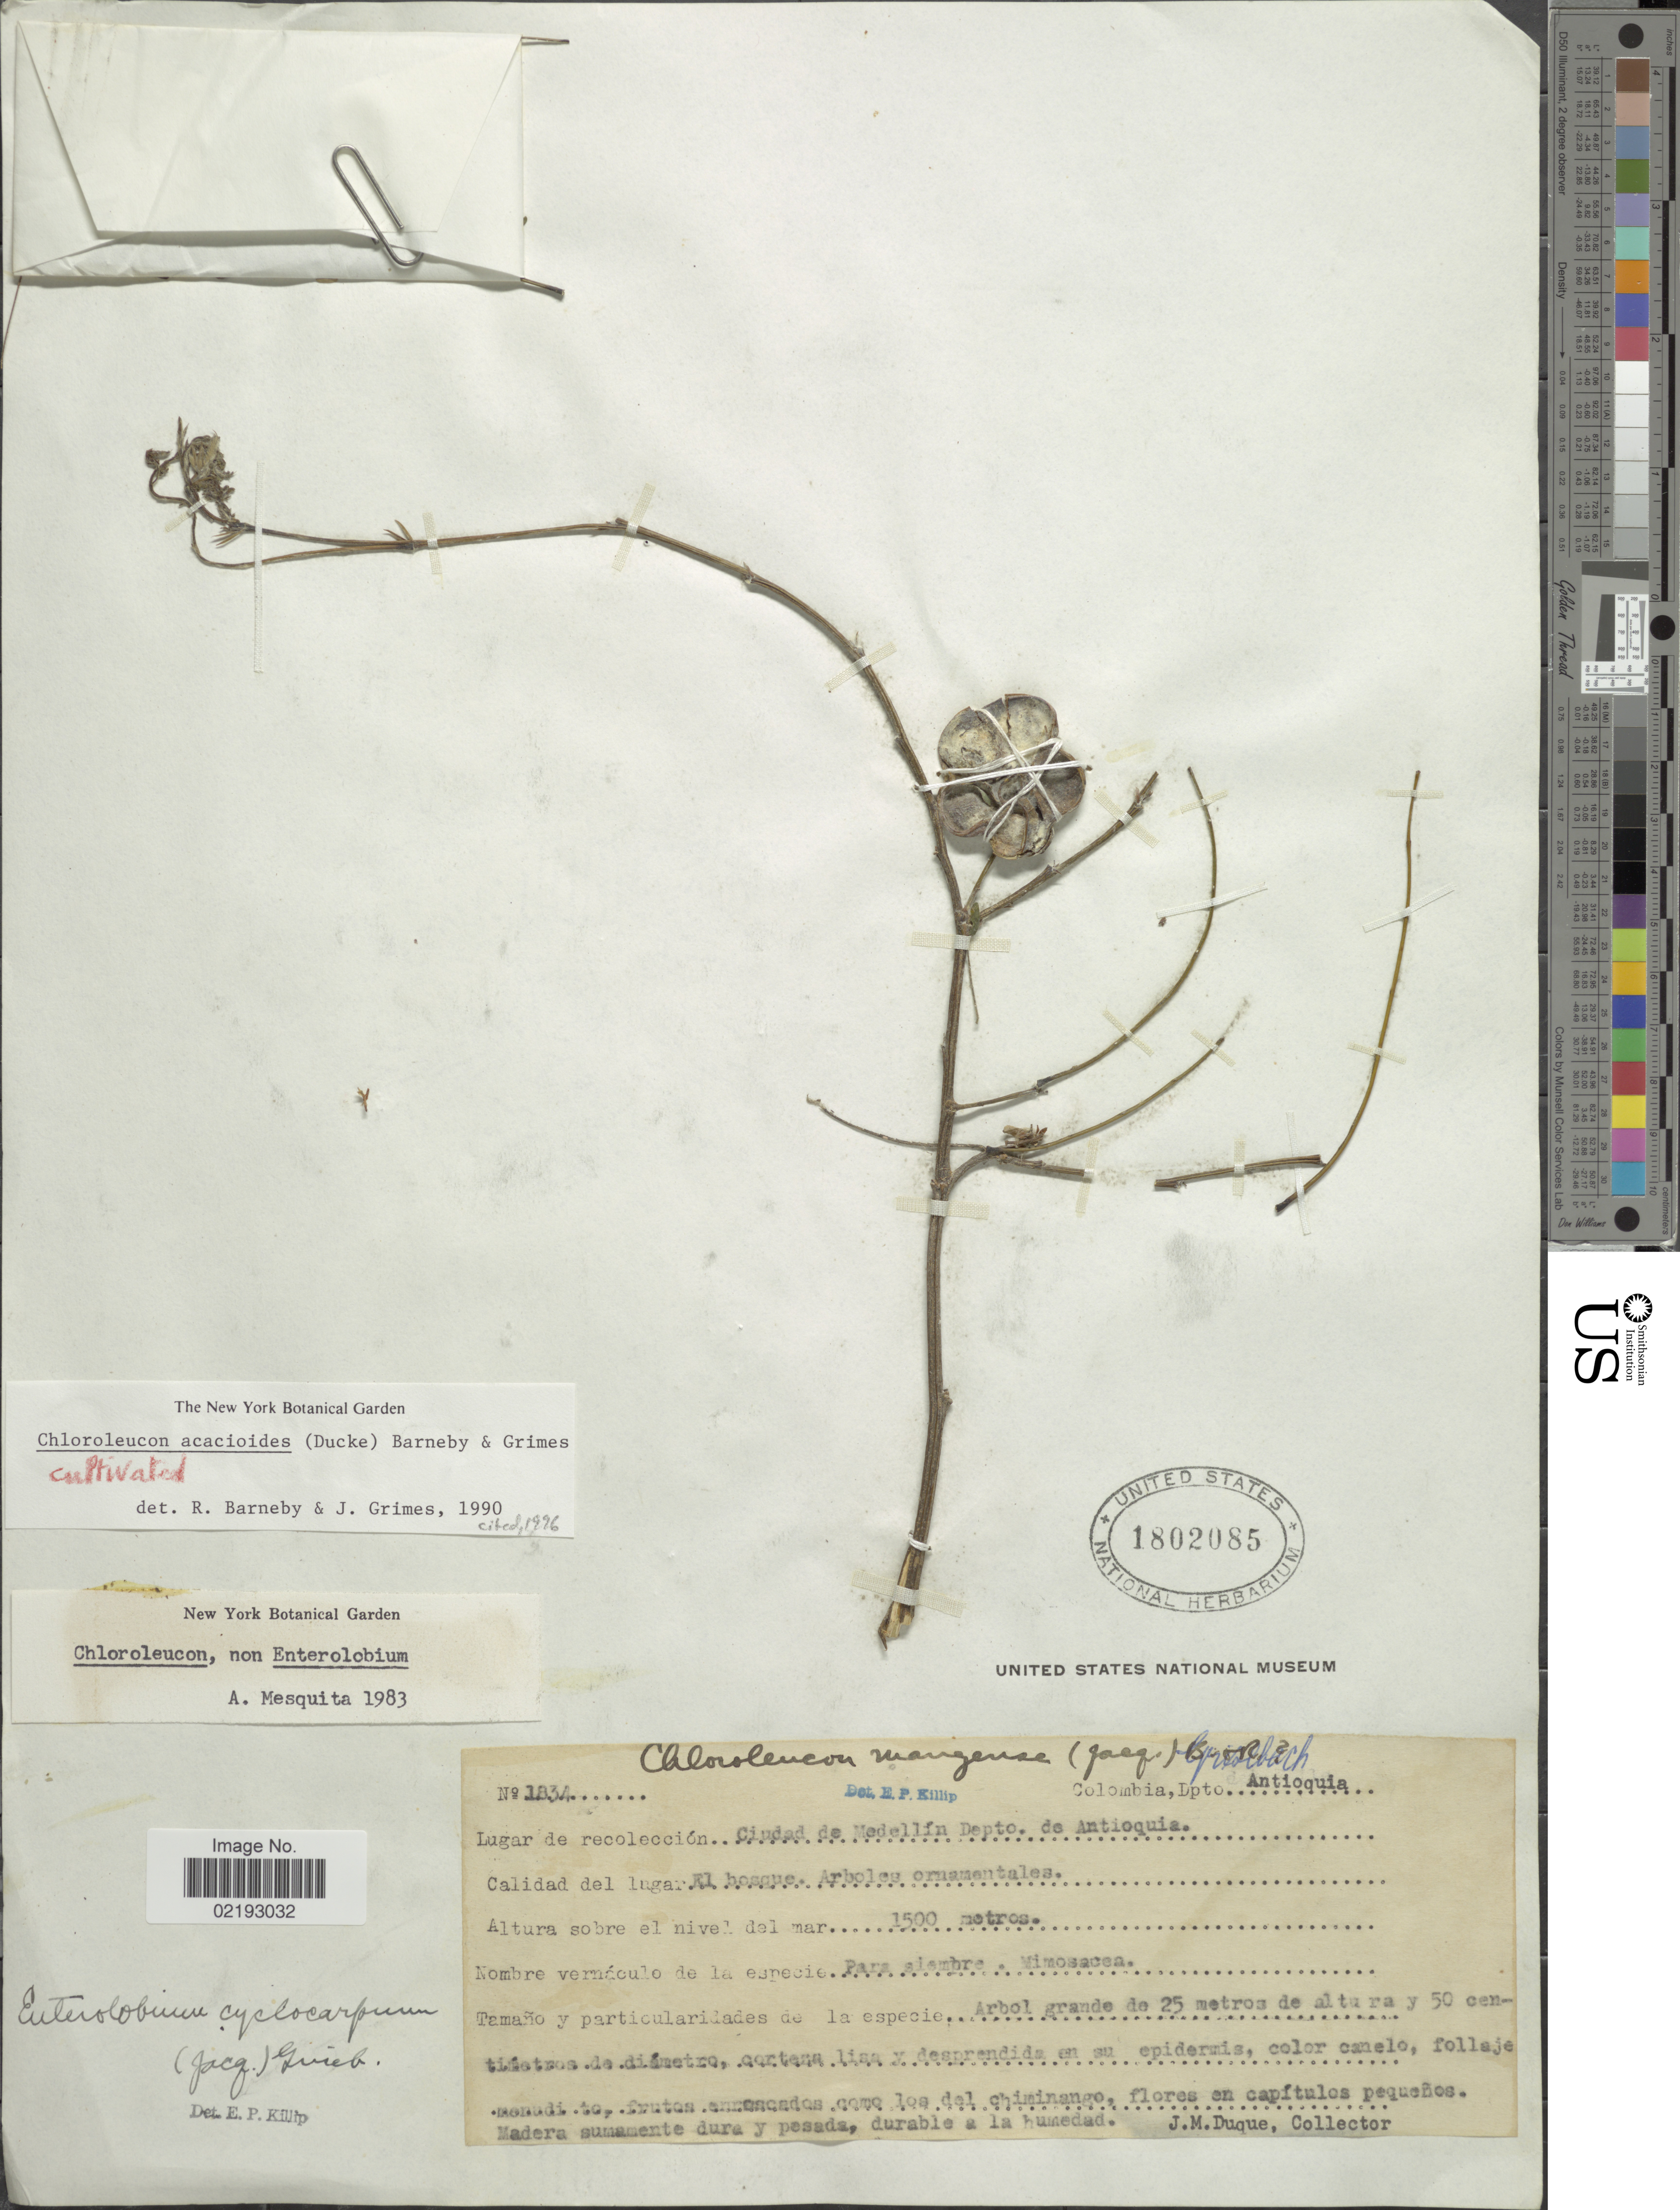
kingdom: Plantae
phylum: Tracheophyta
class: Magnoliopsida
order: Fabales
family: Fabaceae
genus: Chloroleucon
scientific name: Chloroleucon acacioides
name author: (Ducke) Barneby & J.W. Grimes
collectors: J. Duque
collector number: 1834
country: Colombia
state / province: Antioquia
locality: Ciudada de Medellin, Depto de Antioquia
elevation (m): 1500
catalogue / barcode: US 1802085